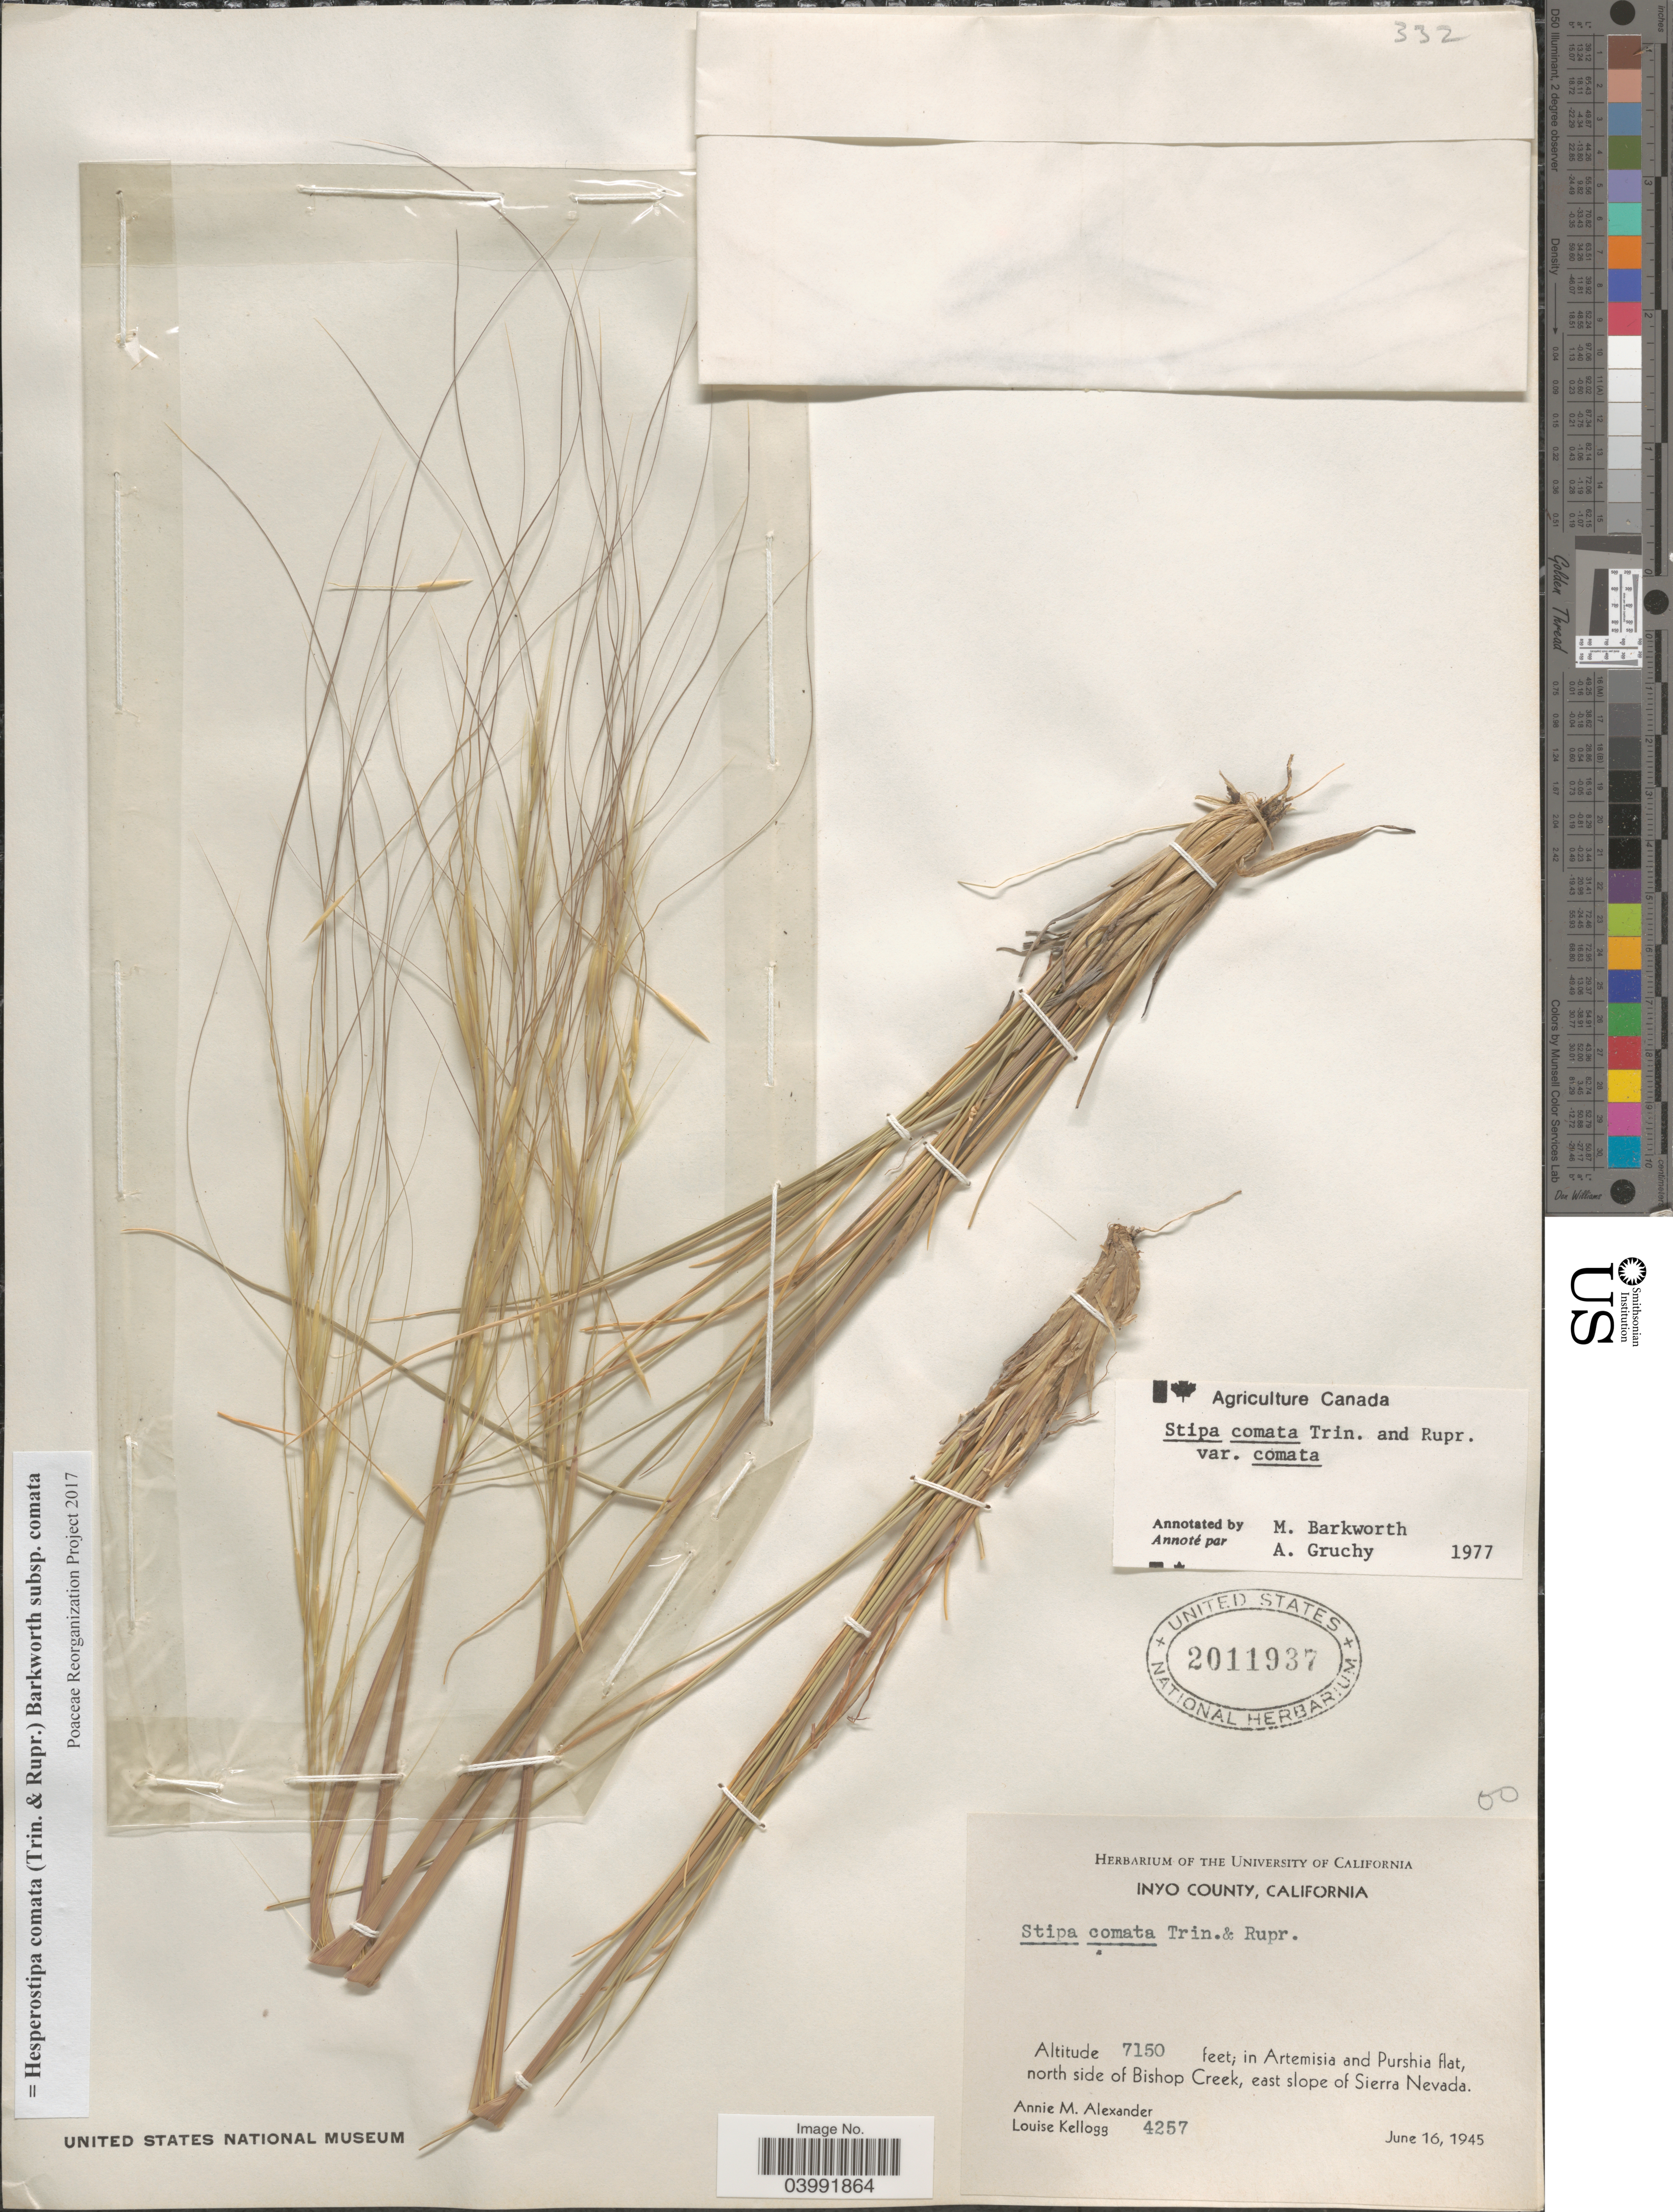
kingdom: Plantae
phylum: Tracheophyta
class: Liliopsida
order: Poales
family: Poaceae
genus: Hesperostipa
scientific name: Hesperostipa comata subsp. comata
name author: (Trin. & Rupr.) Barkworth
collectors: A. M. Alexander & L. Kellogg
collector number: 4257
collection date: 1945-06-16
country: United States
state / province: California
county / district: Inyo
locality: Inyo County. In Artemisia and Purshia flat, north side of Bishop Creek, east slope of Sierra Nevada.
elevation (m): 2179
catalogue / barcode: US 2011937